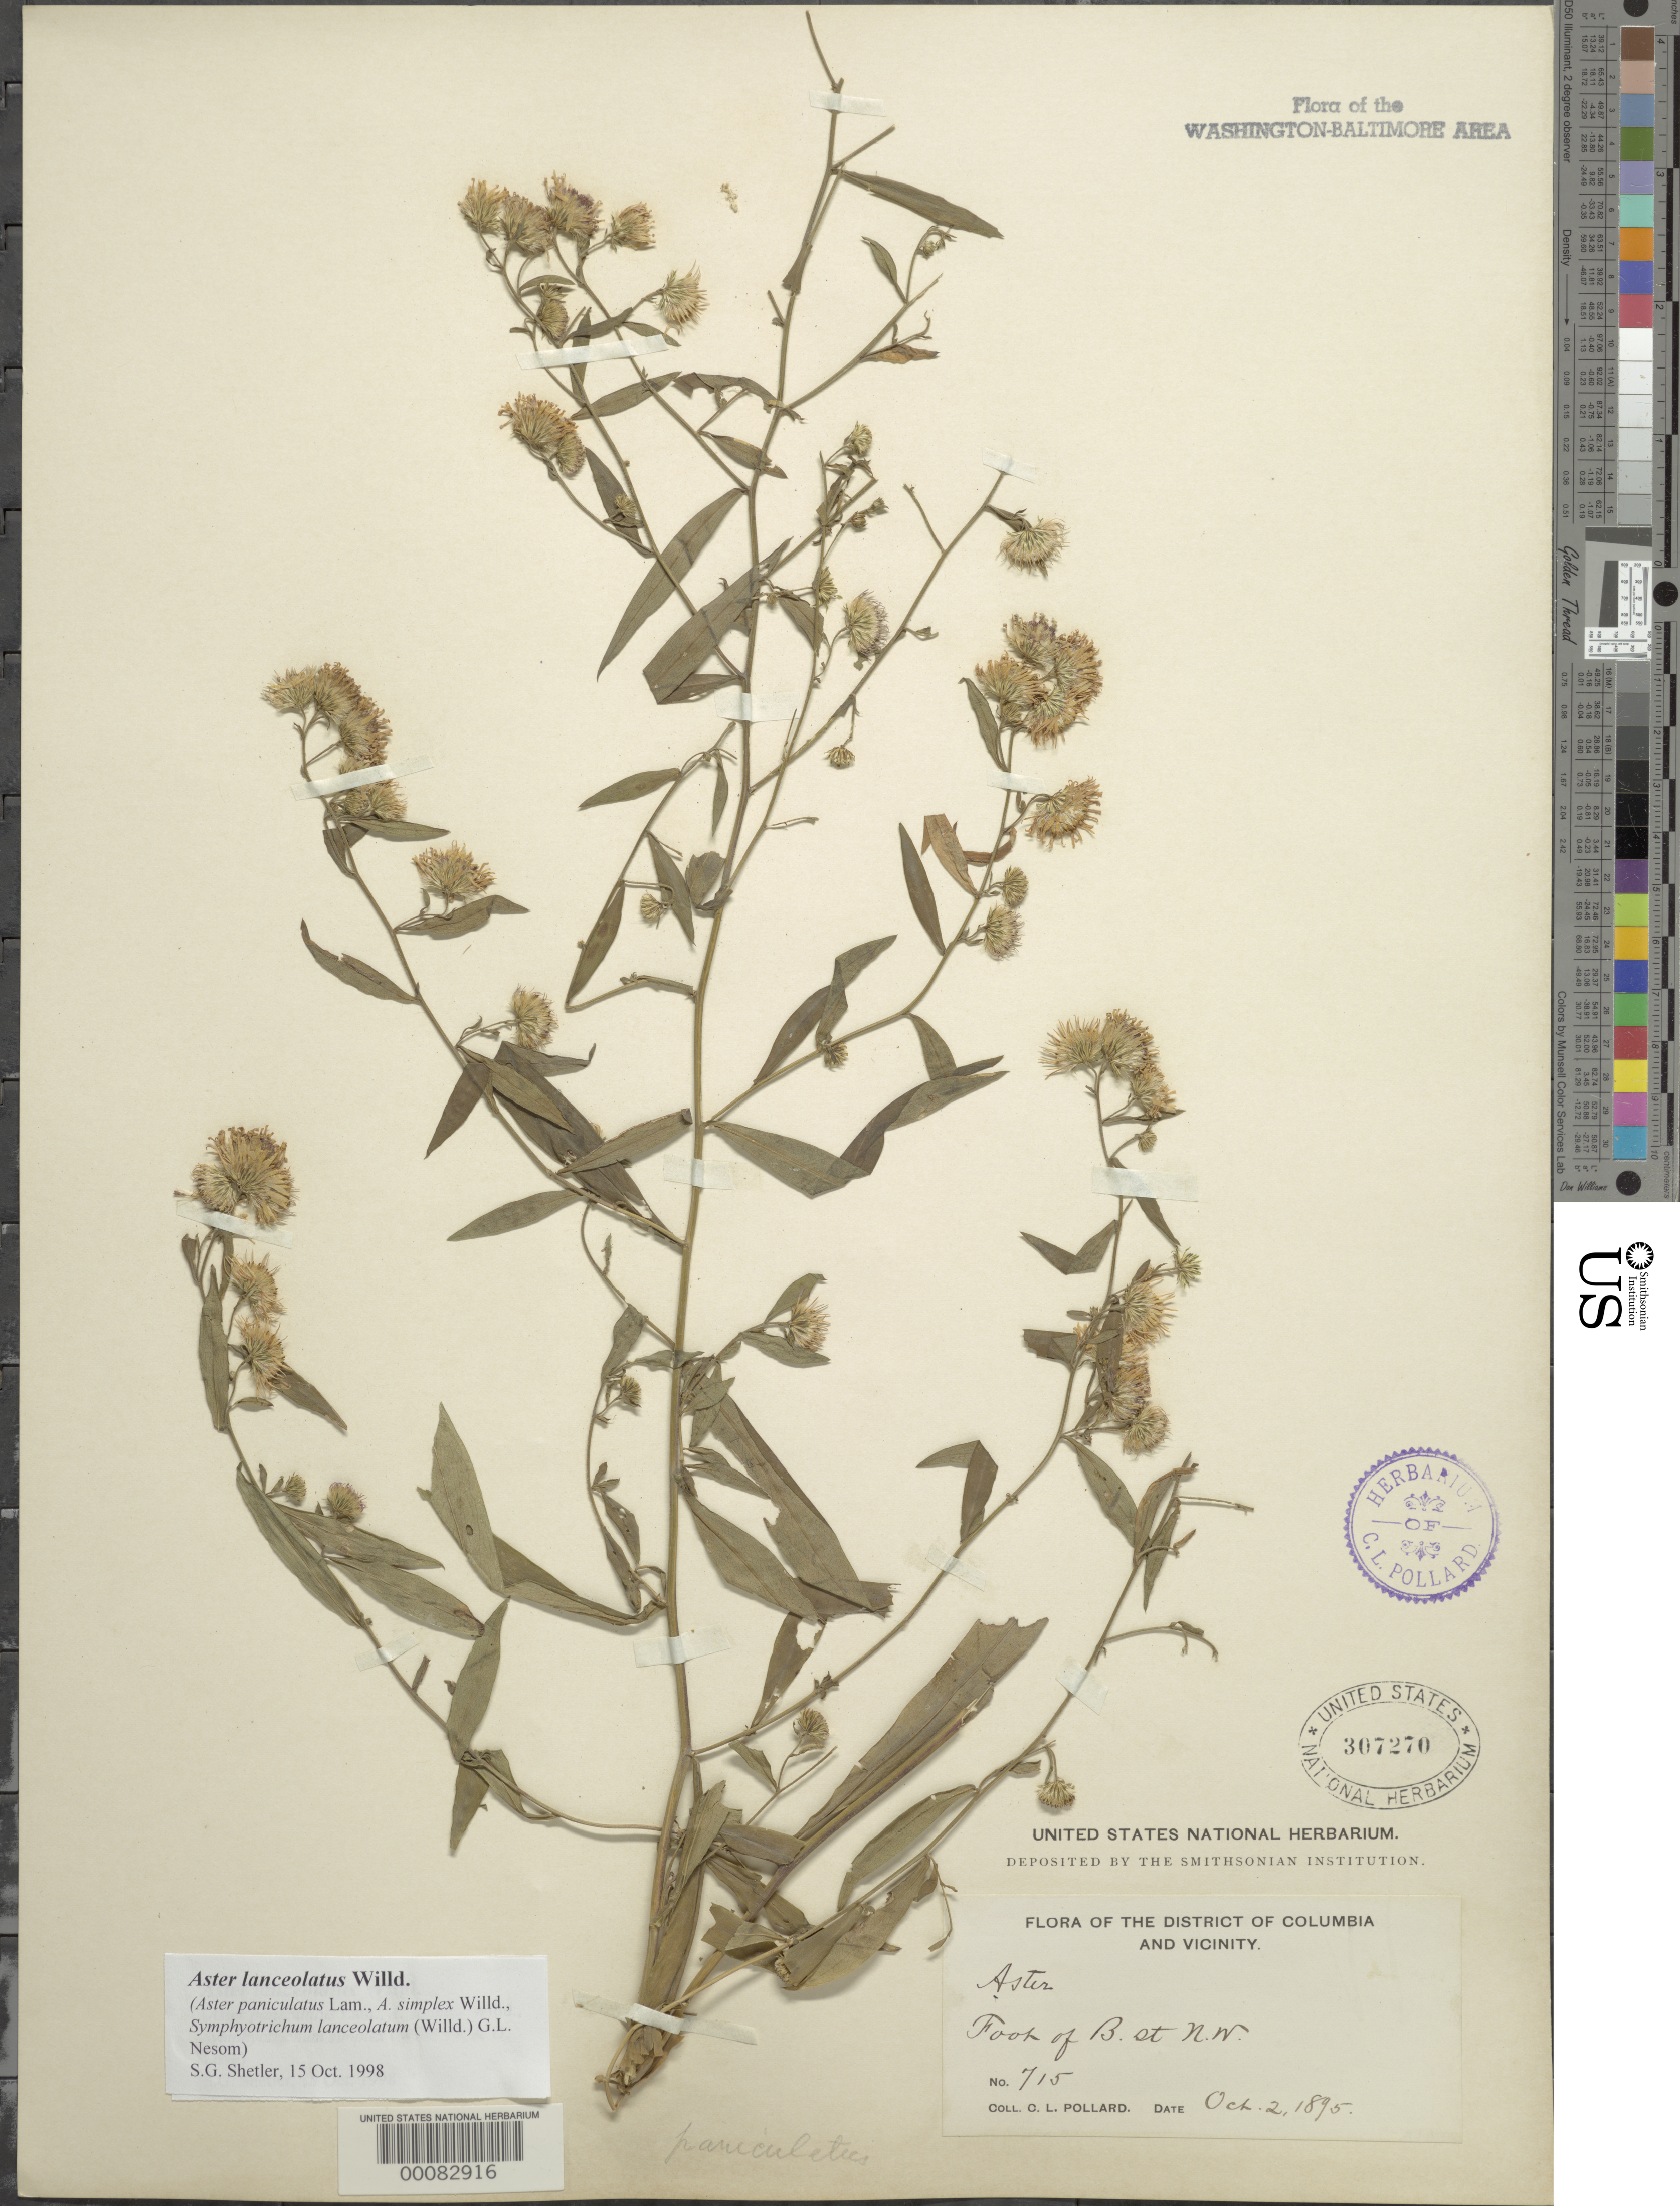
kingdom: Plantae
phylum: Tracheophyta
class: Magnoliopsida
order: Asterales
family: Asteraceae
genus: Symphyotrichum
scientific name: Symphyotrichum lanceolatum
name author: (Willd.) G.L. Nesom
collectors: C. L. Pollard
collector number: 715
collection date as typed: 02 Oct 1895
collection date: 1895-10-02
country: United States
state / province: District of Columbia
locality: B St. NW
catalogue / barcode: US 307270